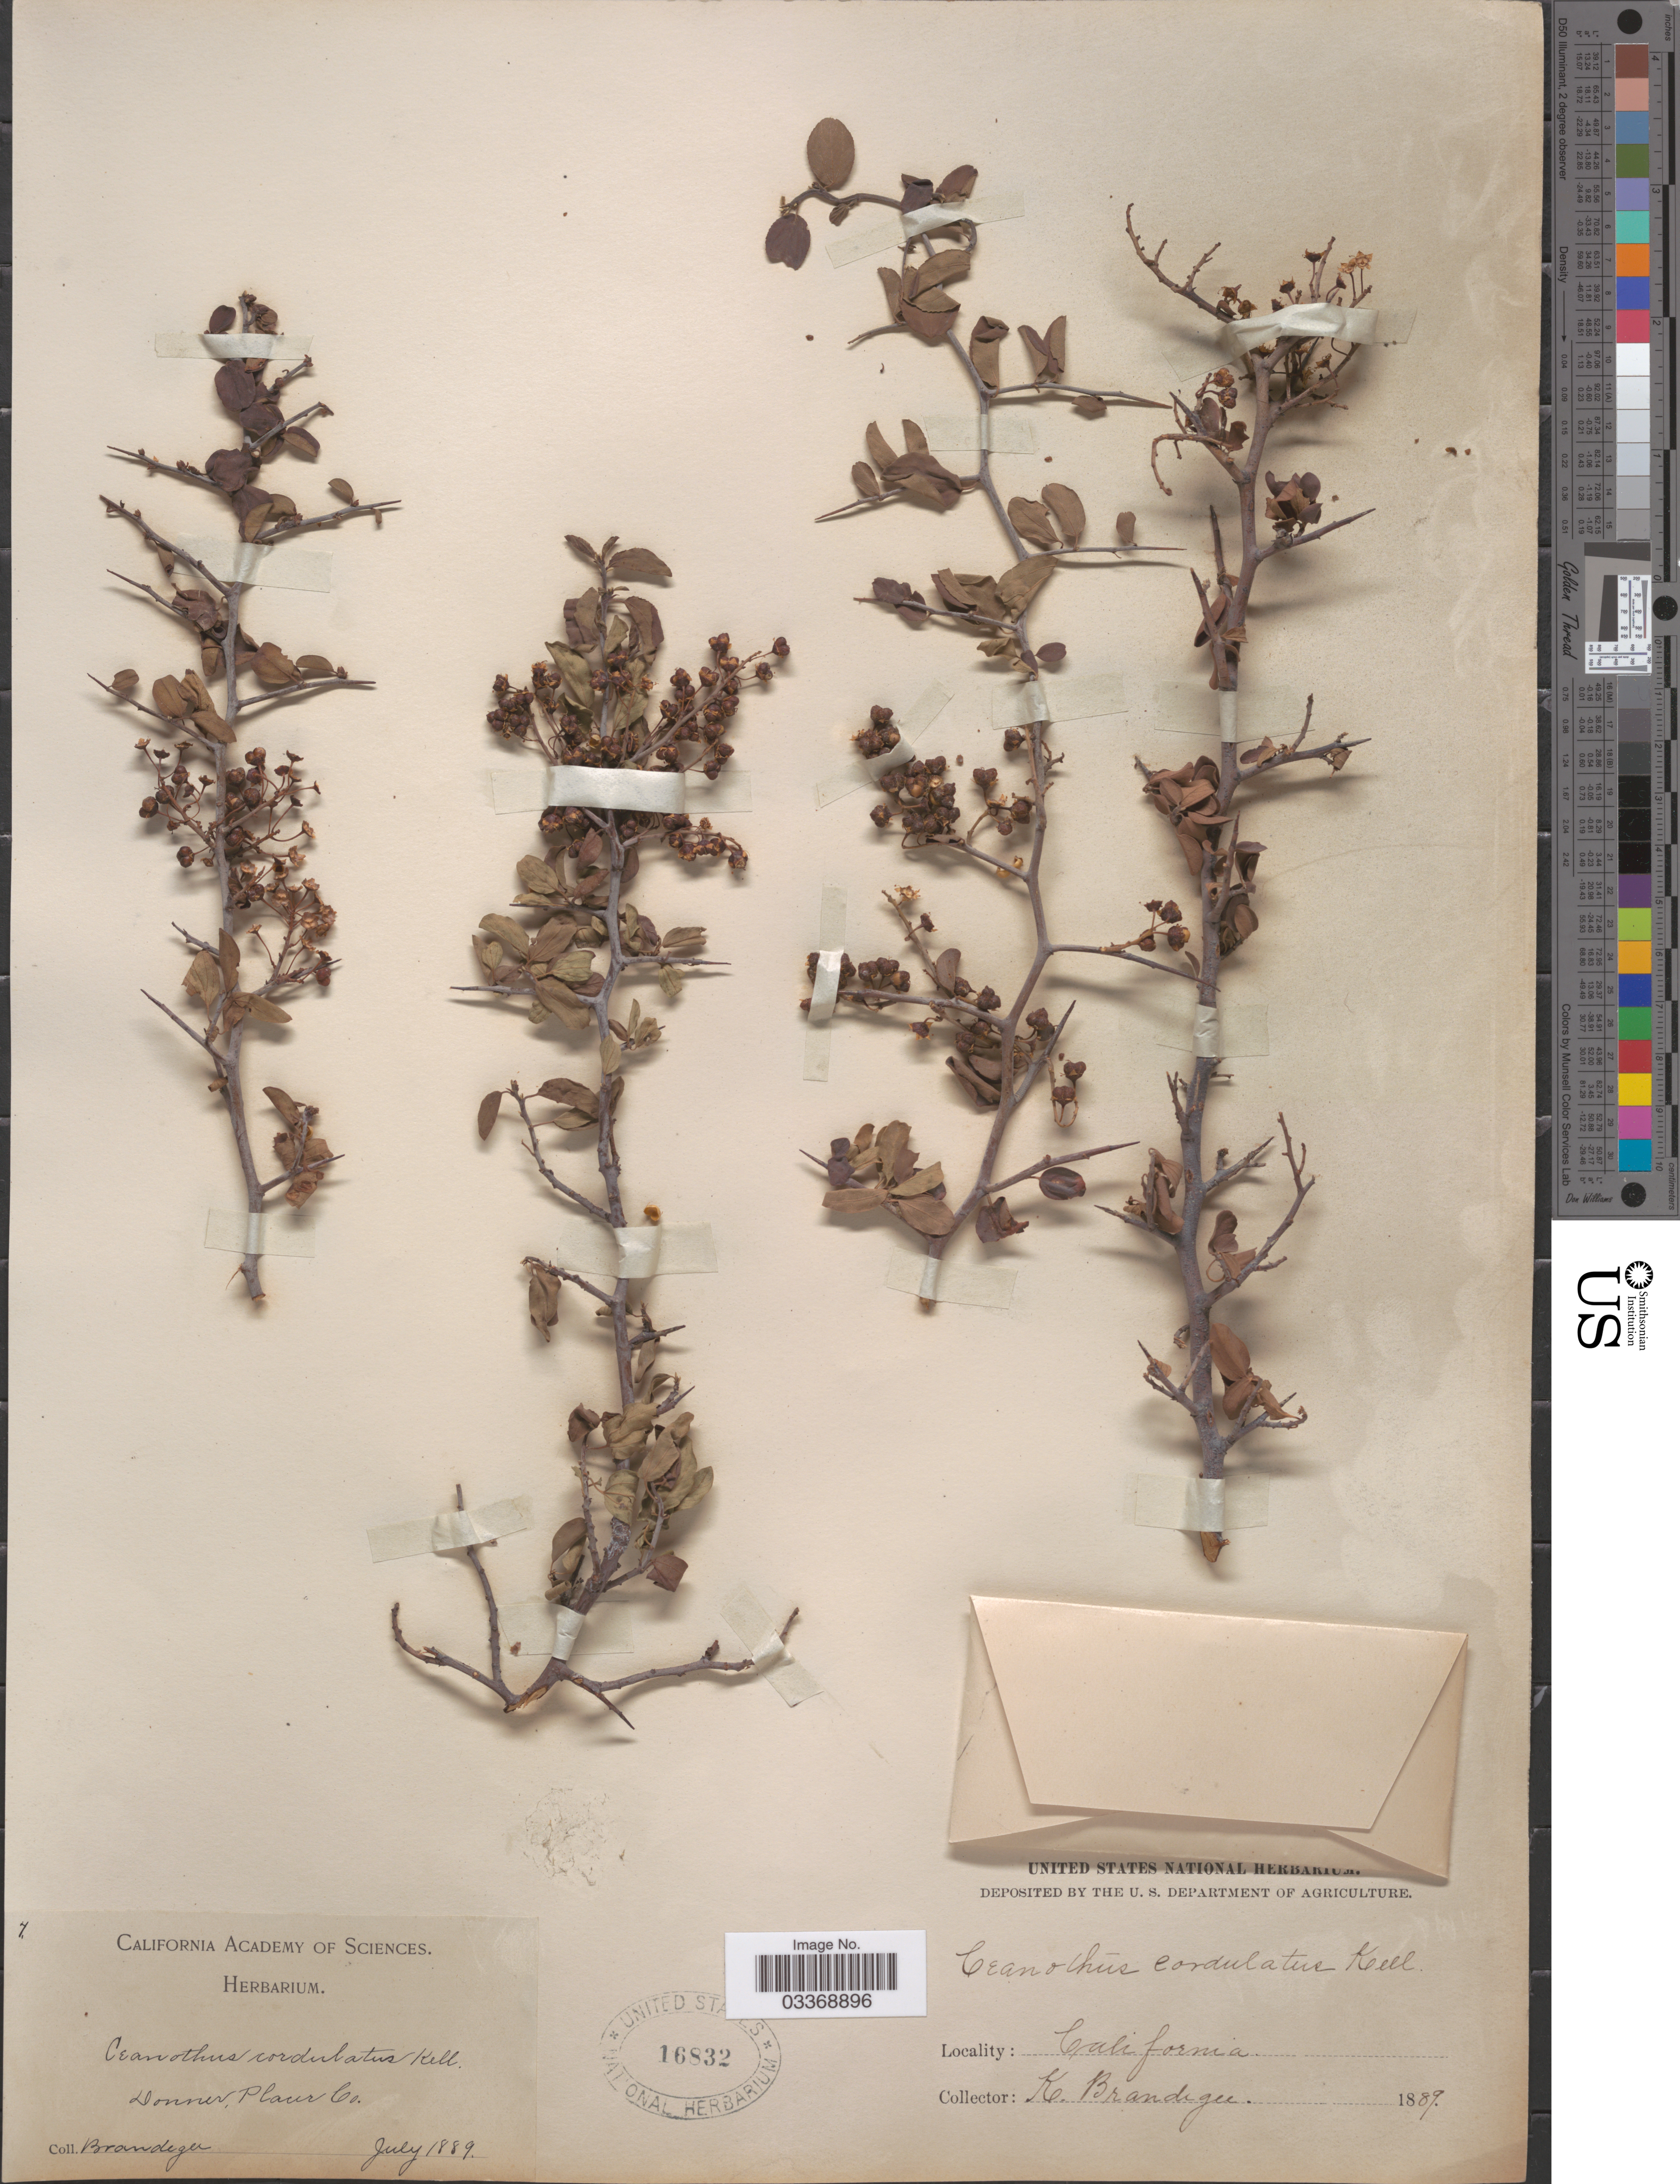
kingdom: Plantae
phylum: Tracheophyta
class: Magnoliopsida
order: Rosales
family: Rhamnaceae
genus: Ceanothus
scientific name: Ceanothus cordulatus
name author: Kellogg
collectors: K. Brandegee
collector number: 7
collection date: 1889-07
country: United States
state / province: California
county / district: Placer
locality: Donner, Placer Co.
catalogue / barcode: US 16832